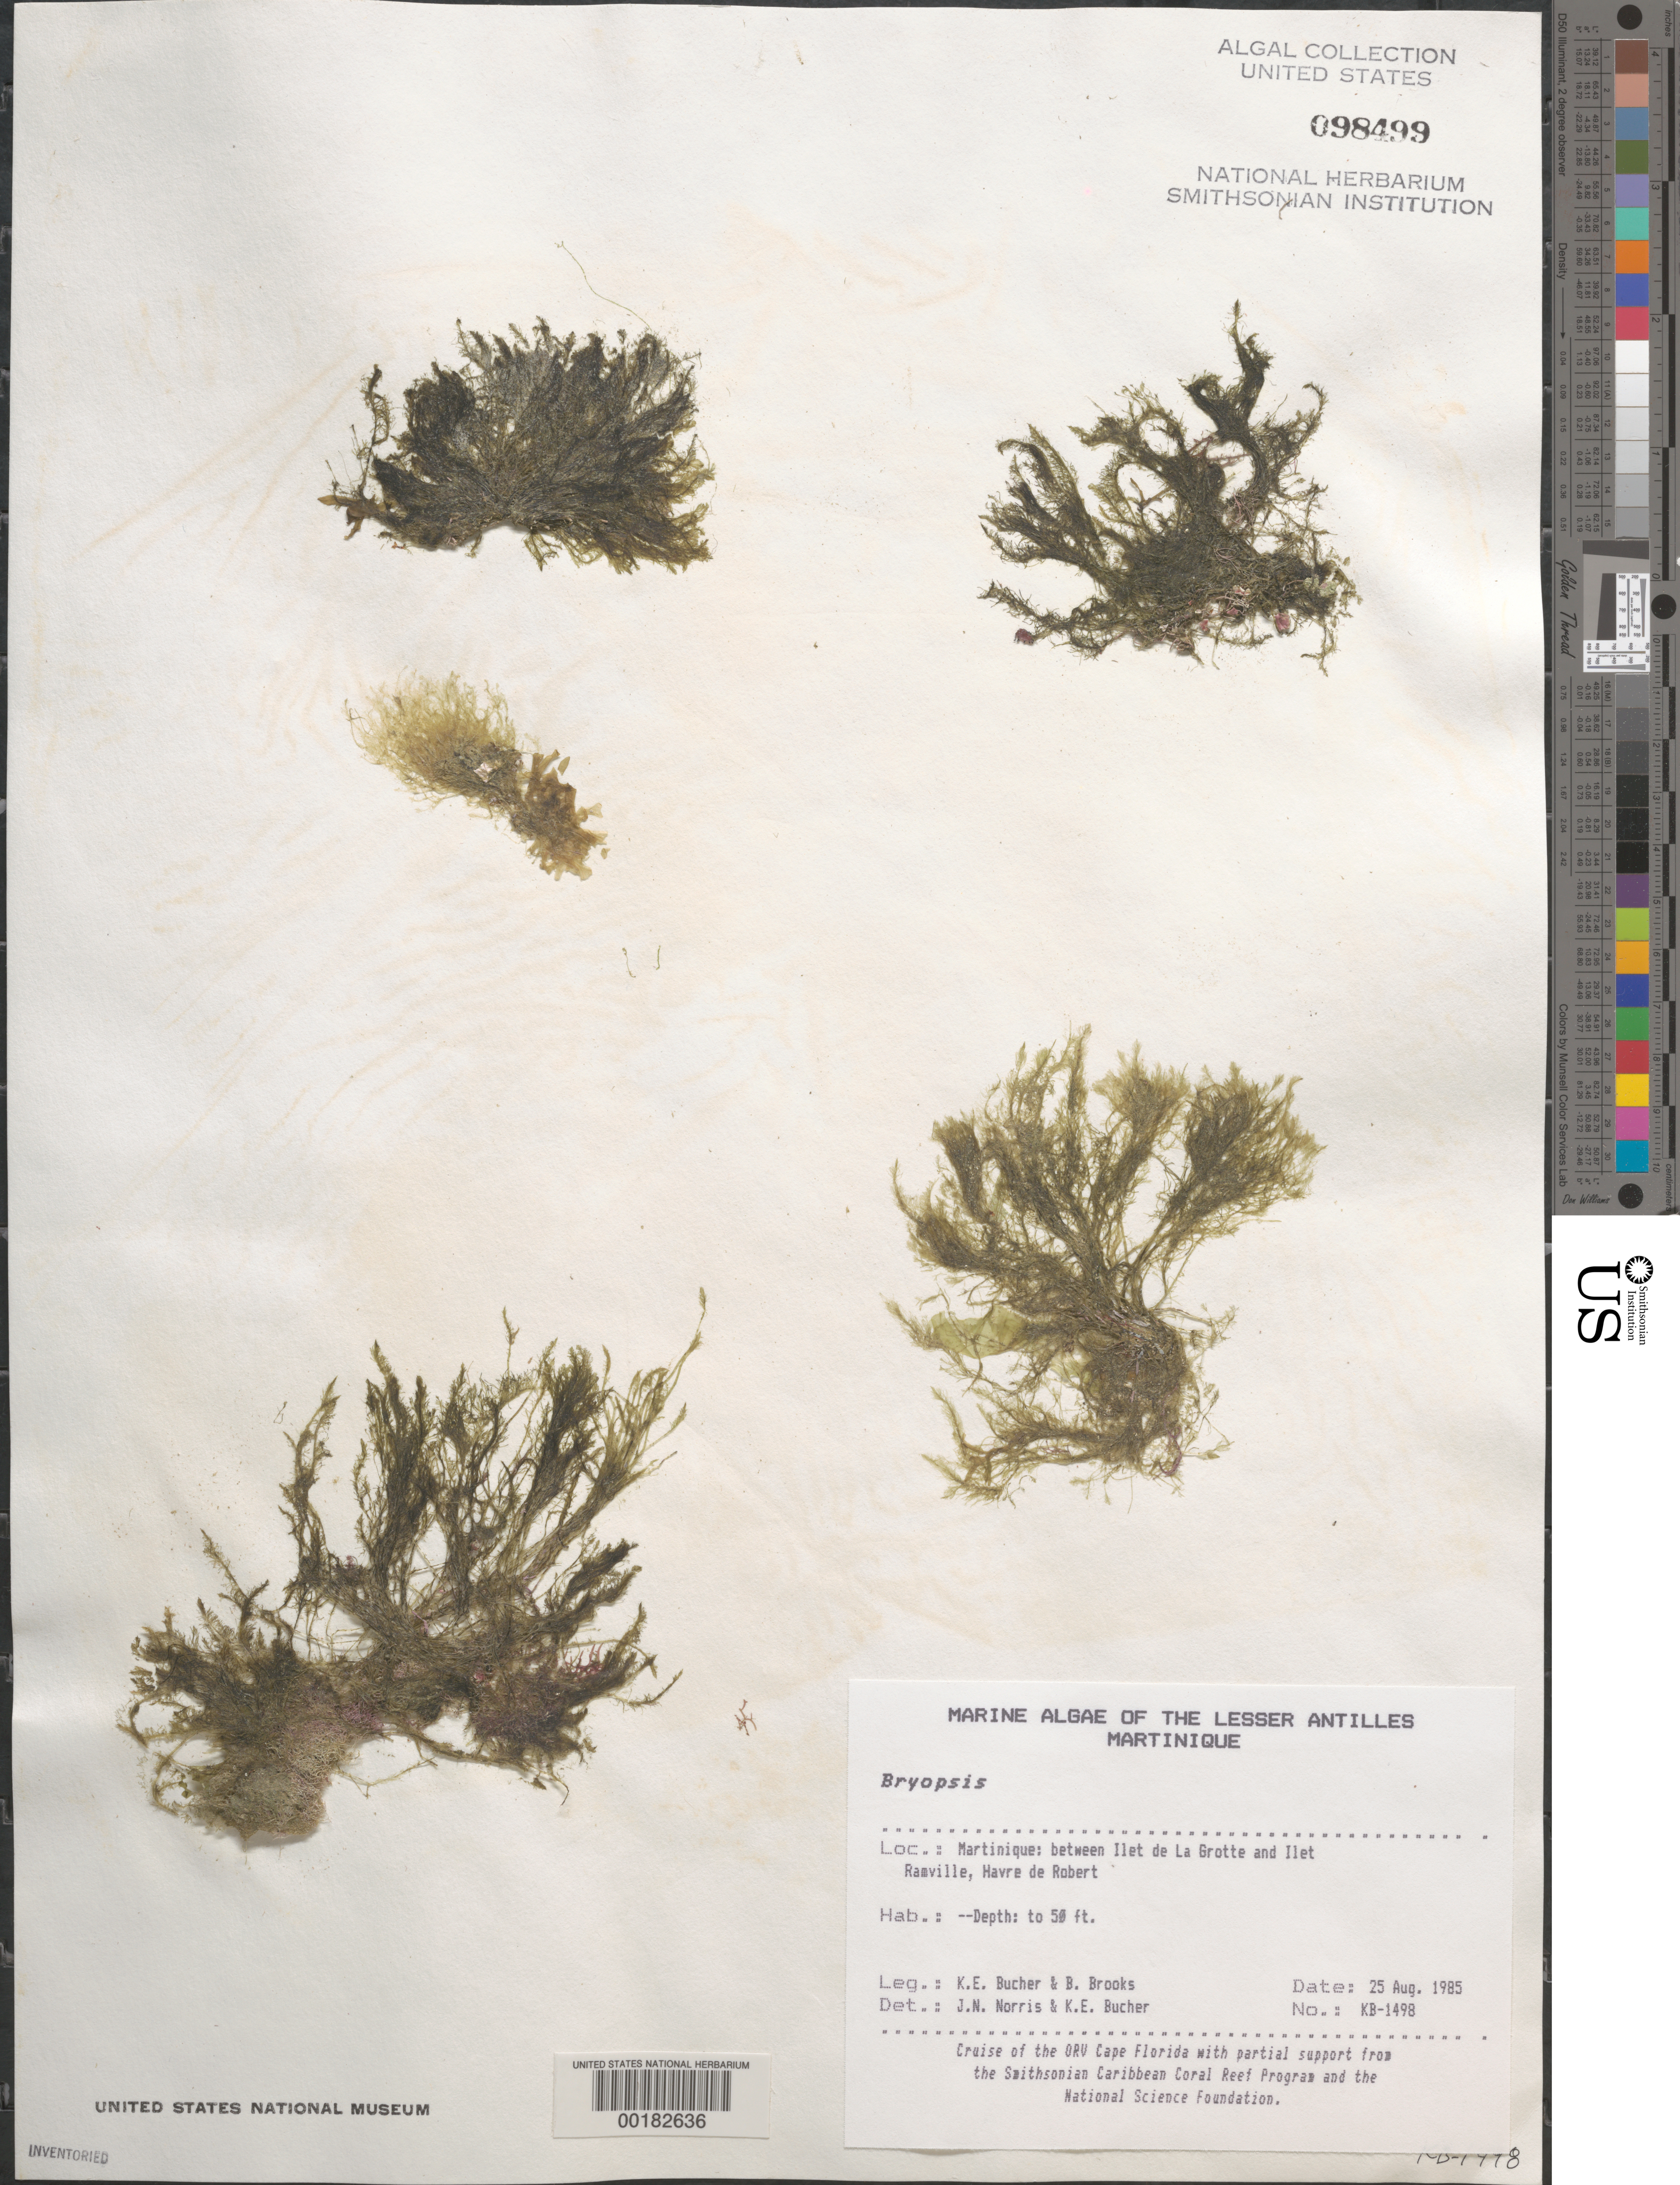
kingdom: Plantae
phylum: Chlorophyta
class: Ulvophyceae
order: Bryopsidales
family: Bryopsidaceae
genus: Bryopsis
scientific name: Bryopsis sp.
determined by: Norris, J. N.; Bucher, K. E.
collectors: K. E. Bucher & B. Brooks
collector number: Kb-1498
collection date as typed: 25 Aug 1985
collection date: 1985-08-25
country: Martinique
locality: Between Ilet de la Grotte and Ilet de Ramville, Havre du Robert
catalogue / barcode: US 98499